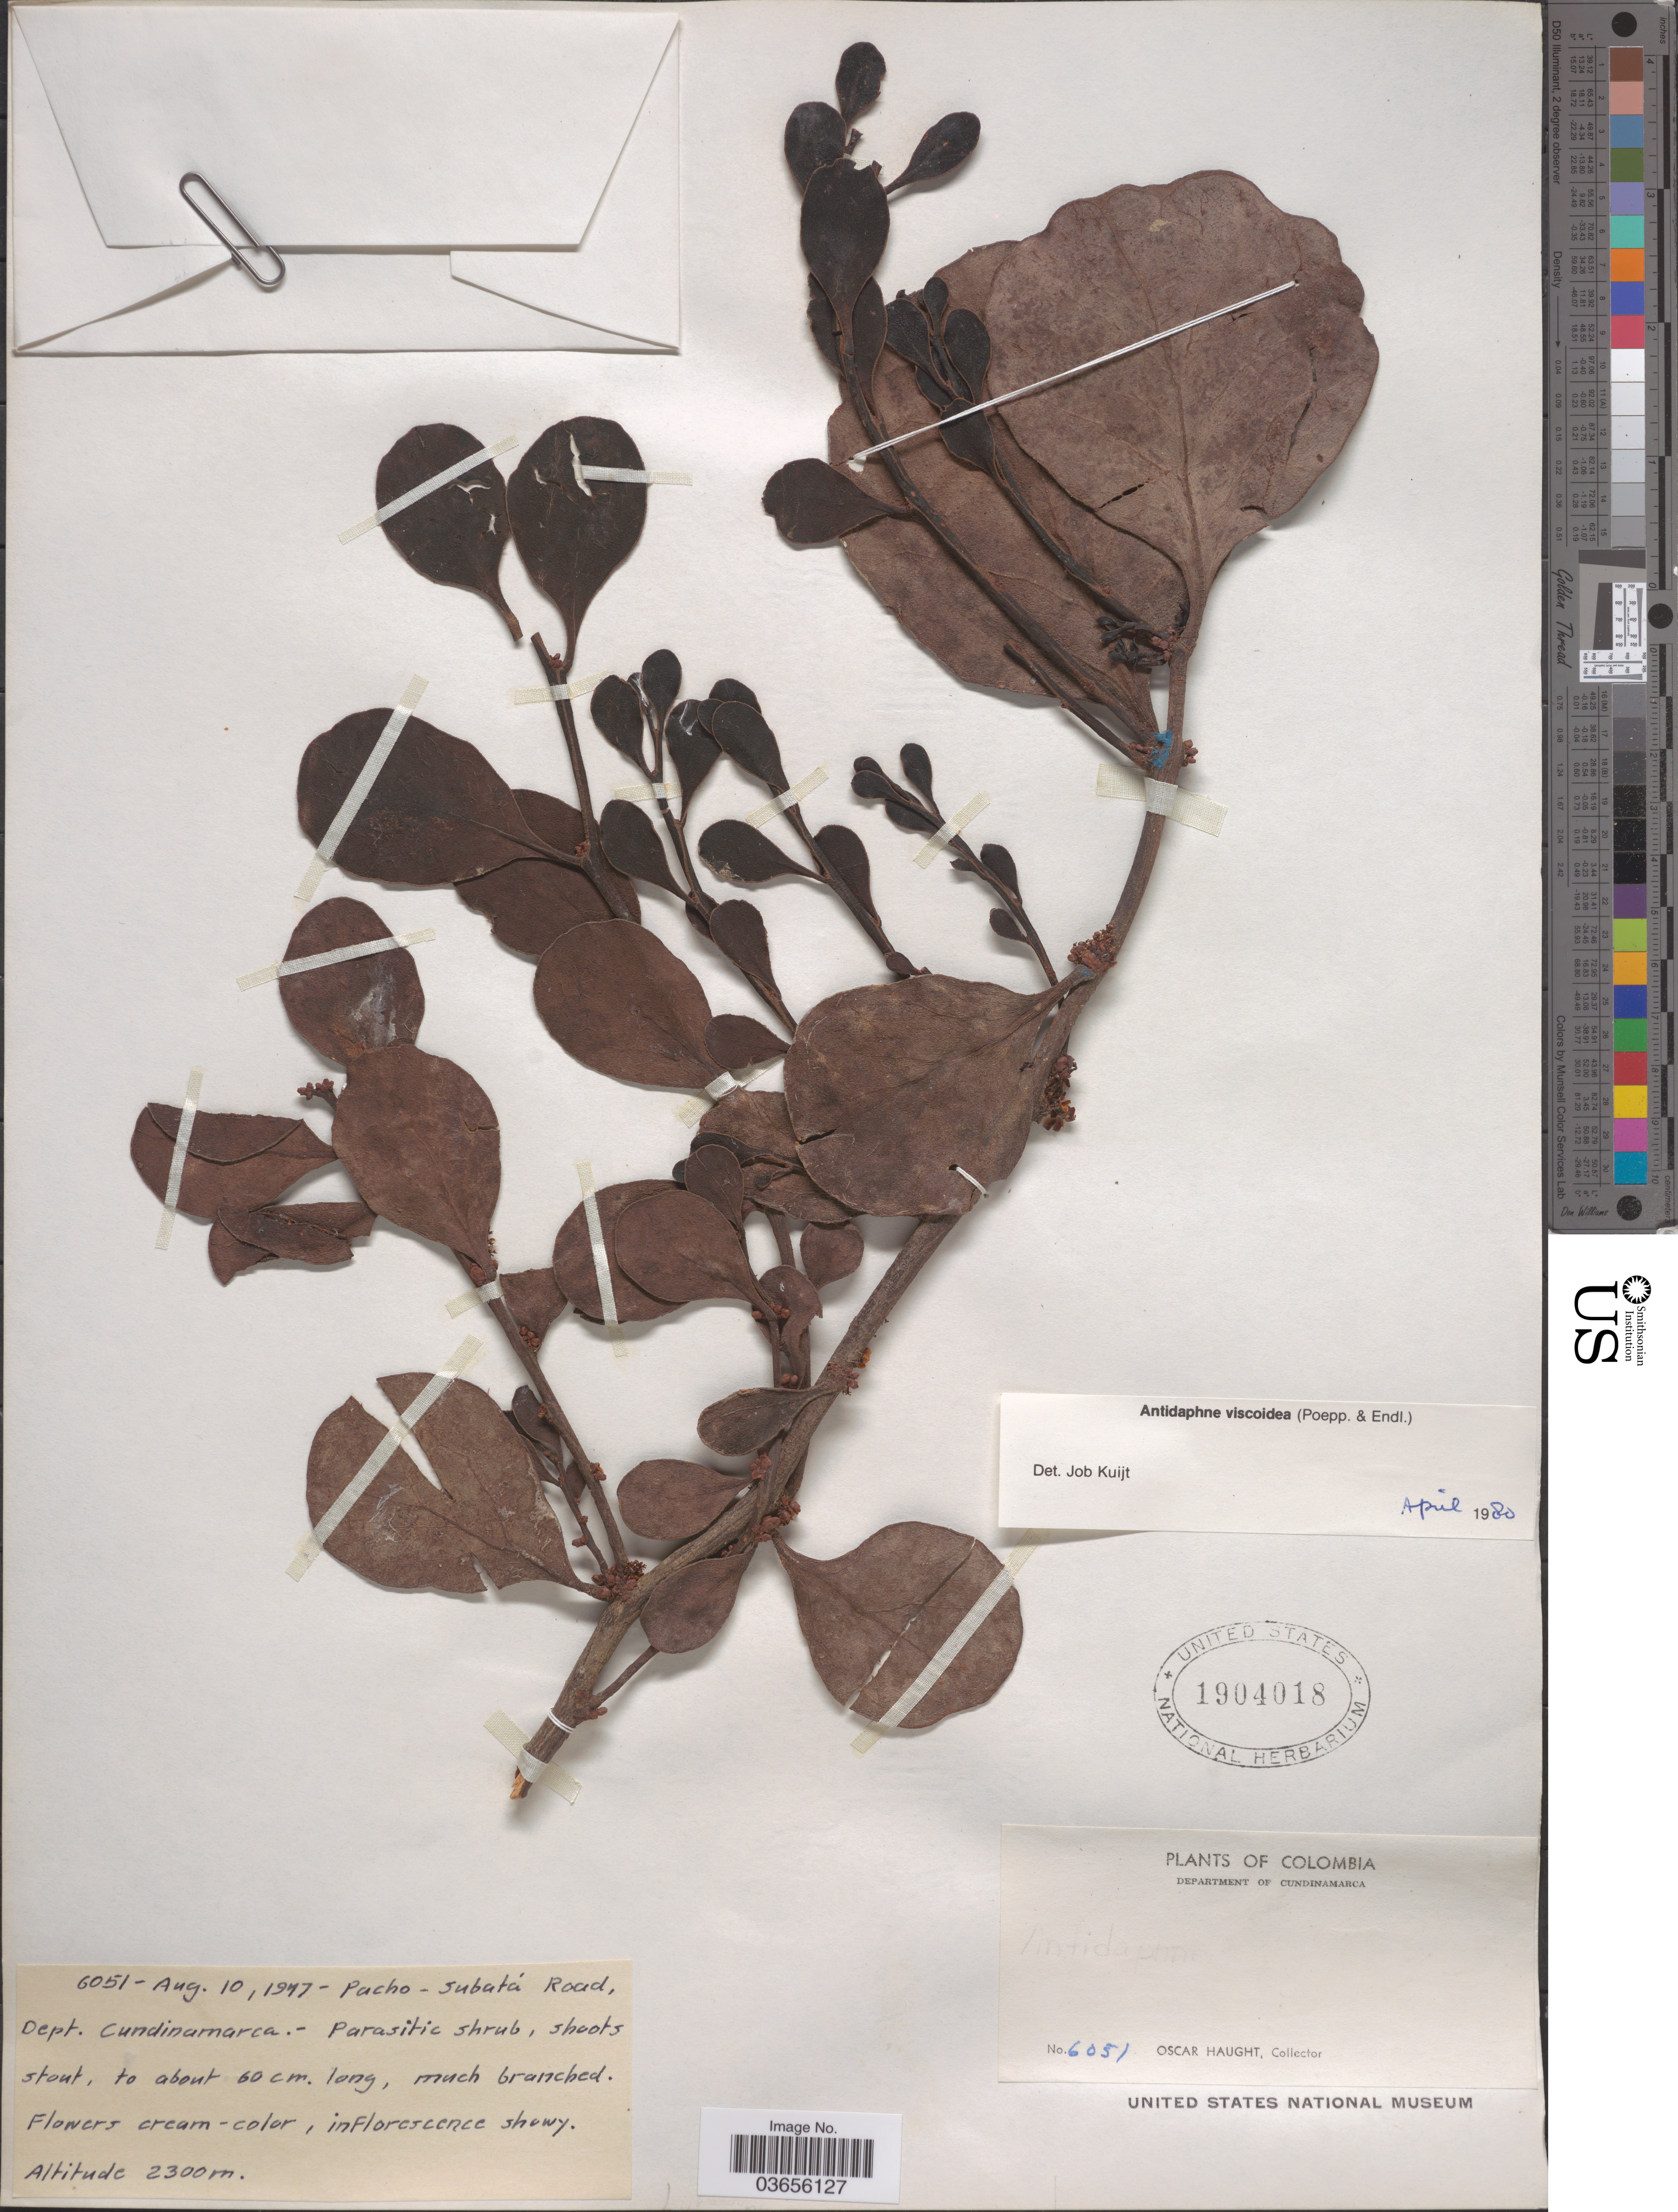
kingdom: Plantae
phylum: Tracheophyta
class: Magnoliopsida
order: Santalales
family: Santalaceae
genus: Antidaphne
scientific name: Antidaphne viscoidea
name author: Poepp. & Endl.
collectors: O. L. Haught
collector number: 6051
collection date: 1947-08-10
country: Colombia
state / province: Cundinamarca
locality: Department of Cundinamarca. Pacho-Subatá Road.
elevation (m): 2300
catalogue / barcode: US 1904018